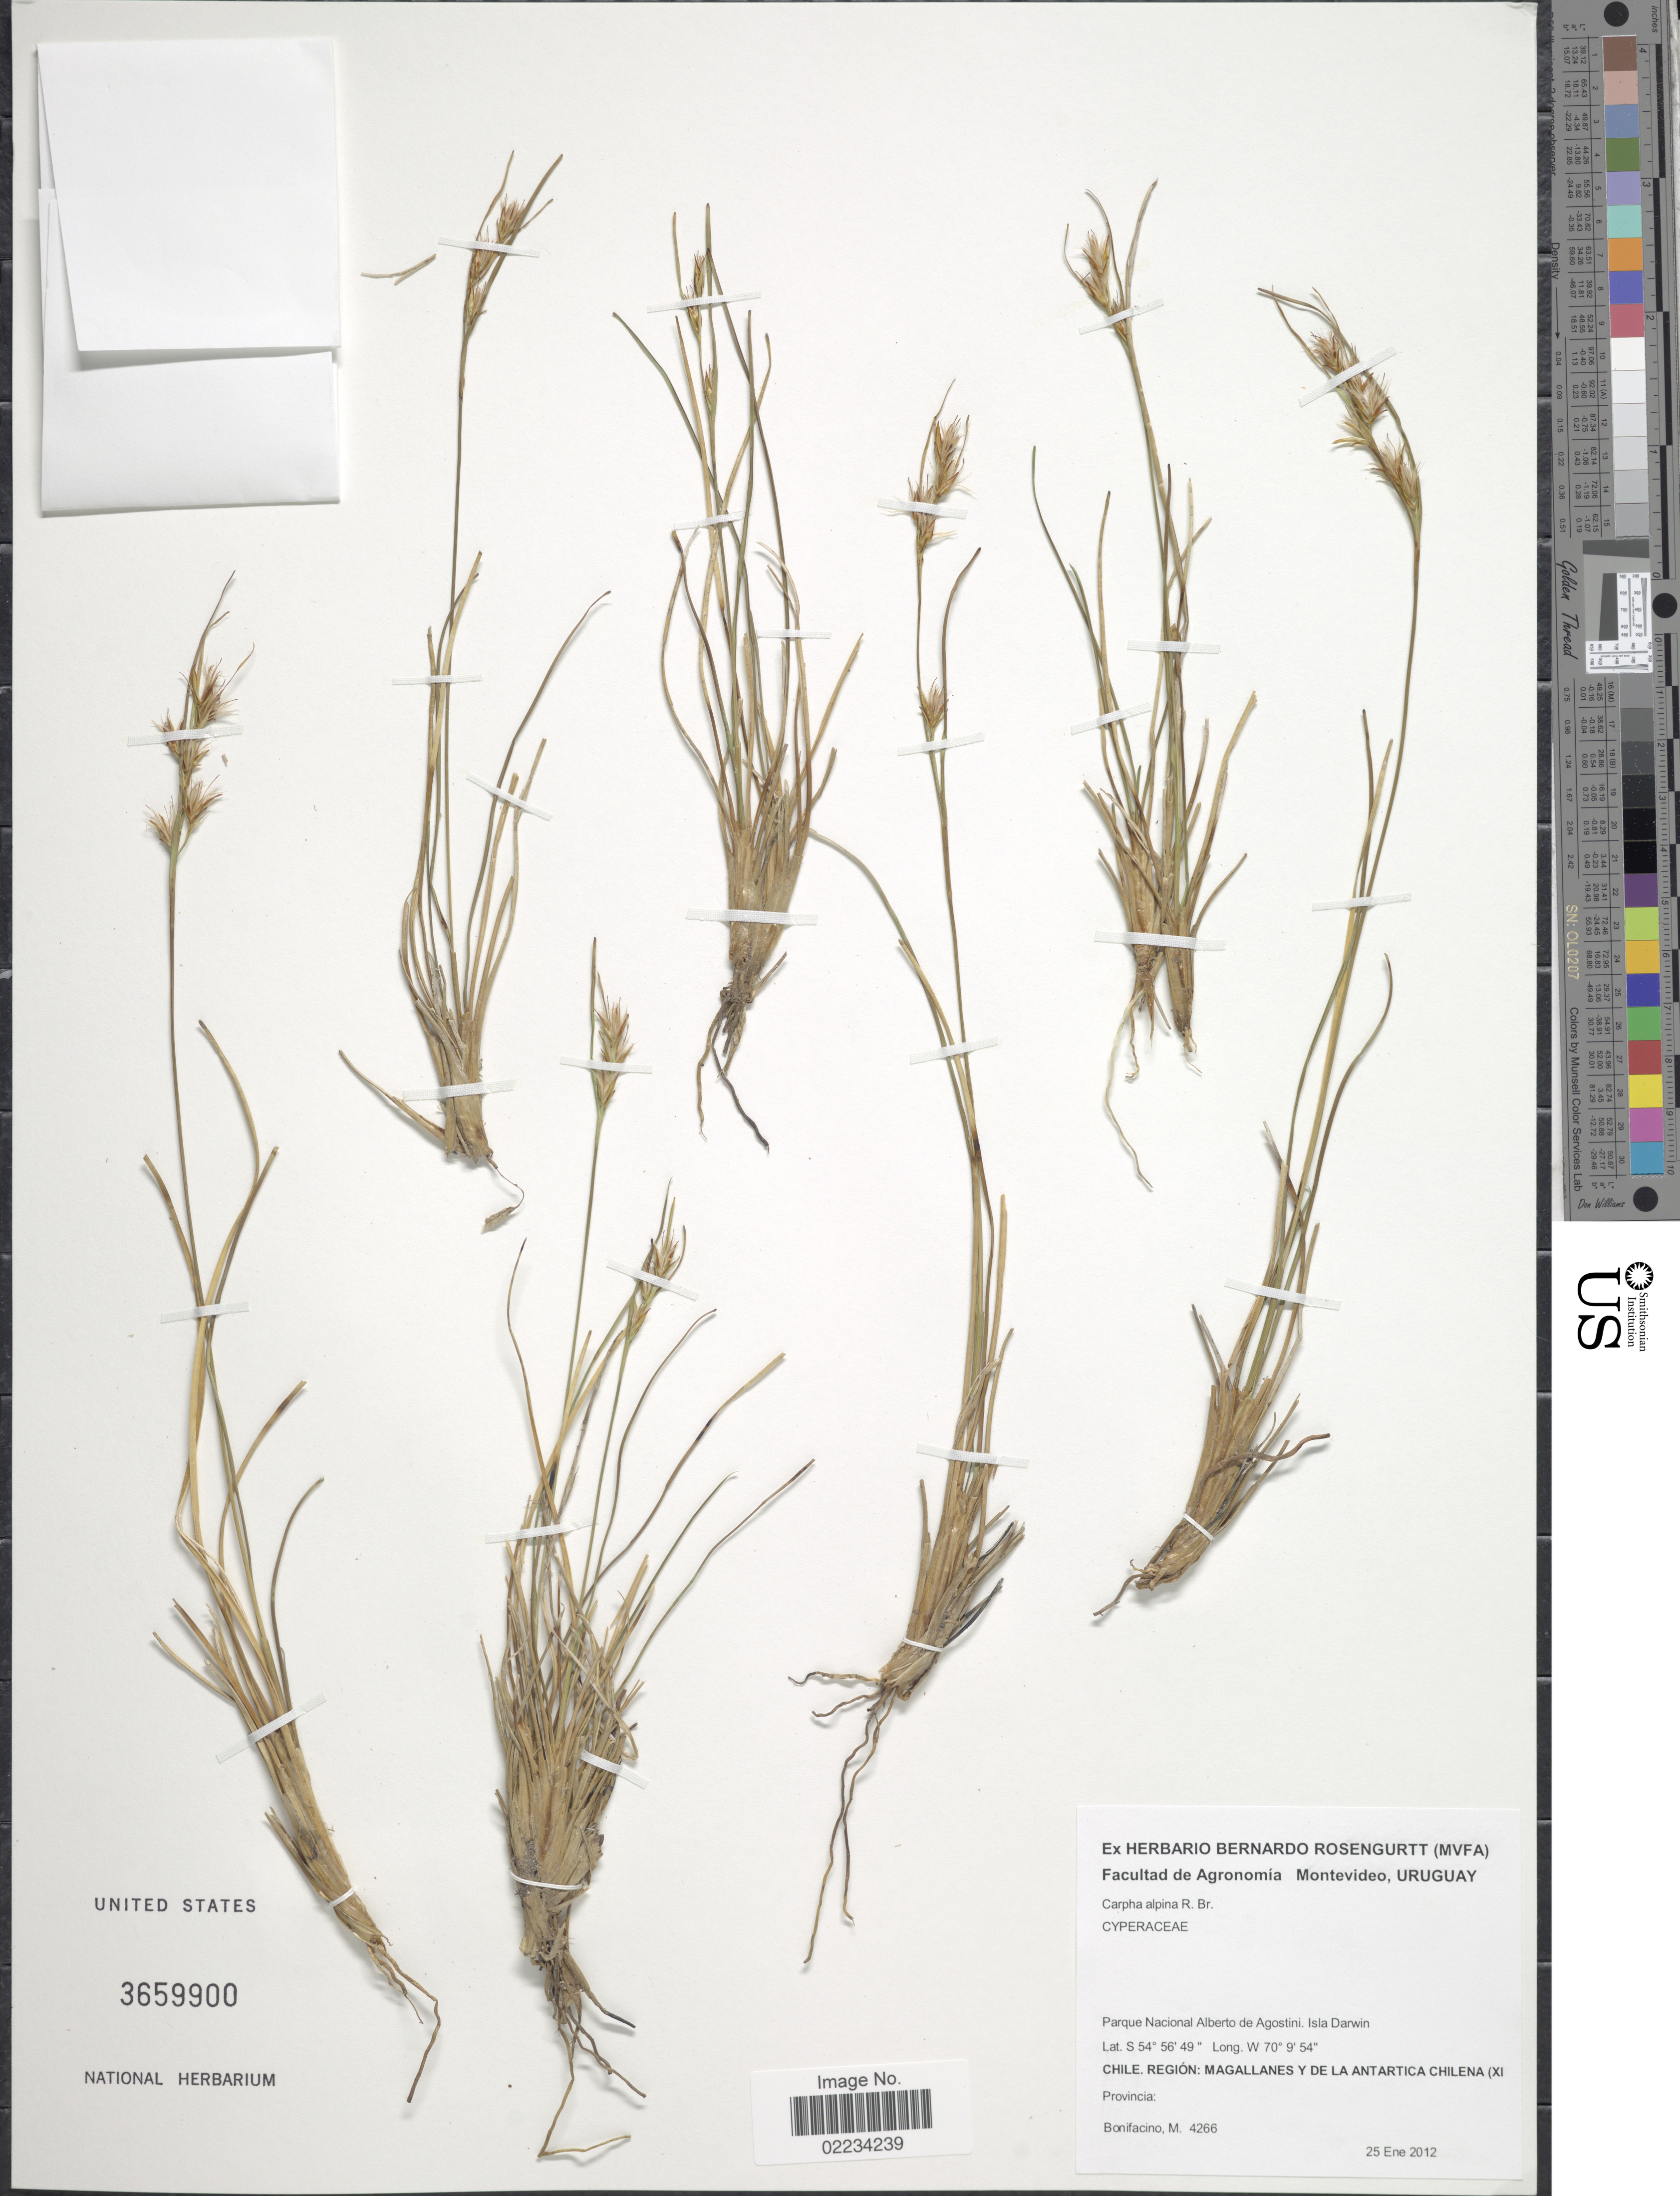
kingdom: Plantae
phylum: Tracheophyta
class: Liliopsida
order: Poales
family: Cyperaceae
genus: Carpha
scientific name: Carpha alpina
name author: R. Br.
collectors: M. Bonifacino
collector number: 4266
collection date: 2012-01-25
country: Chile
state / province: Magallanes y de la Antártica Chilena (XII)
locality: Parque Nacional Alberto de Agostini. Isla Darwin, Región: Magallanes Y De La Antartica Chilena (XI, Provincia:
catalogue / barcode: US 3659900